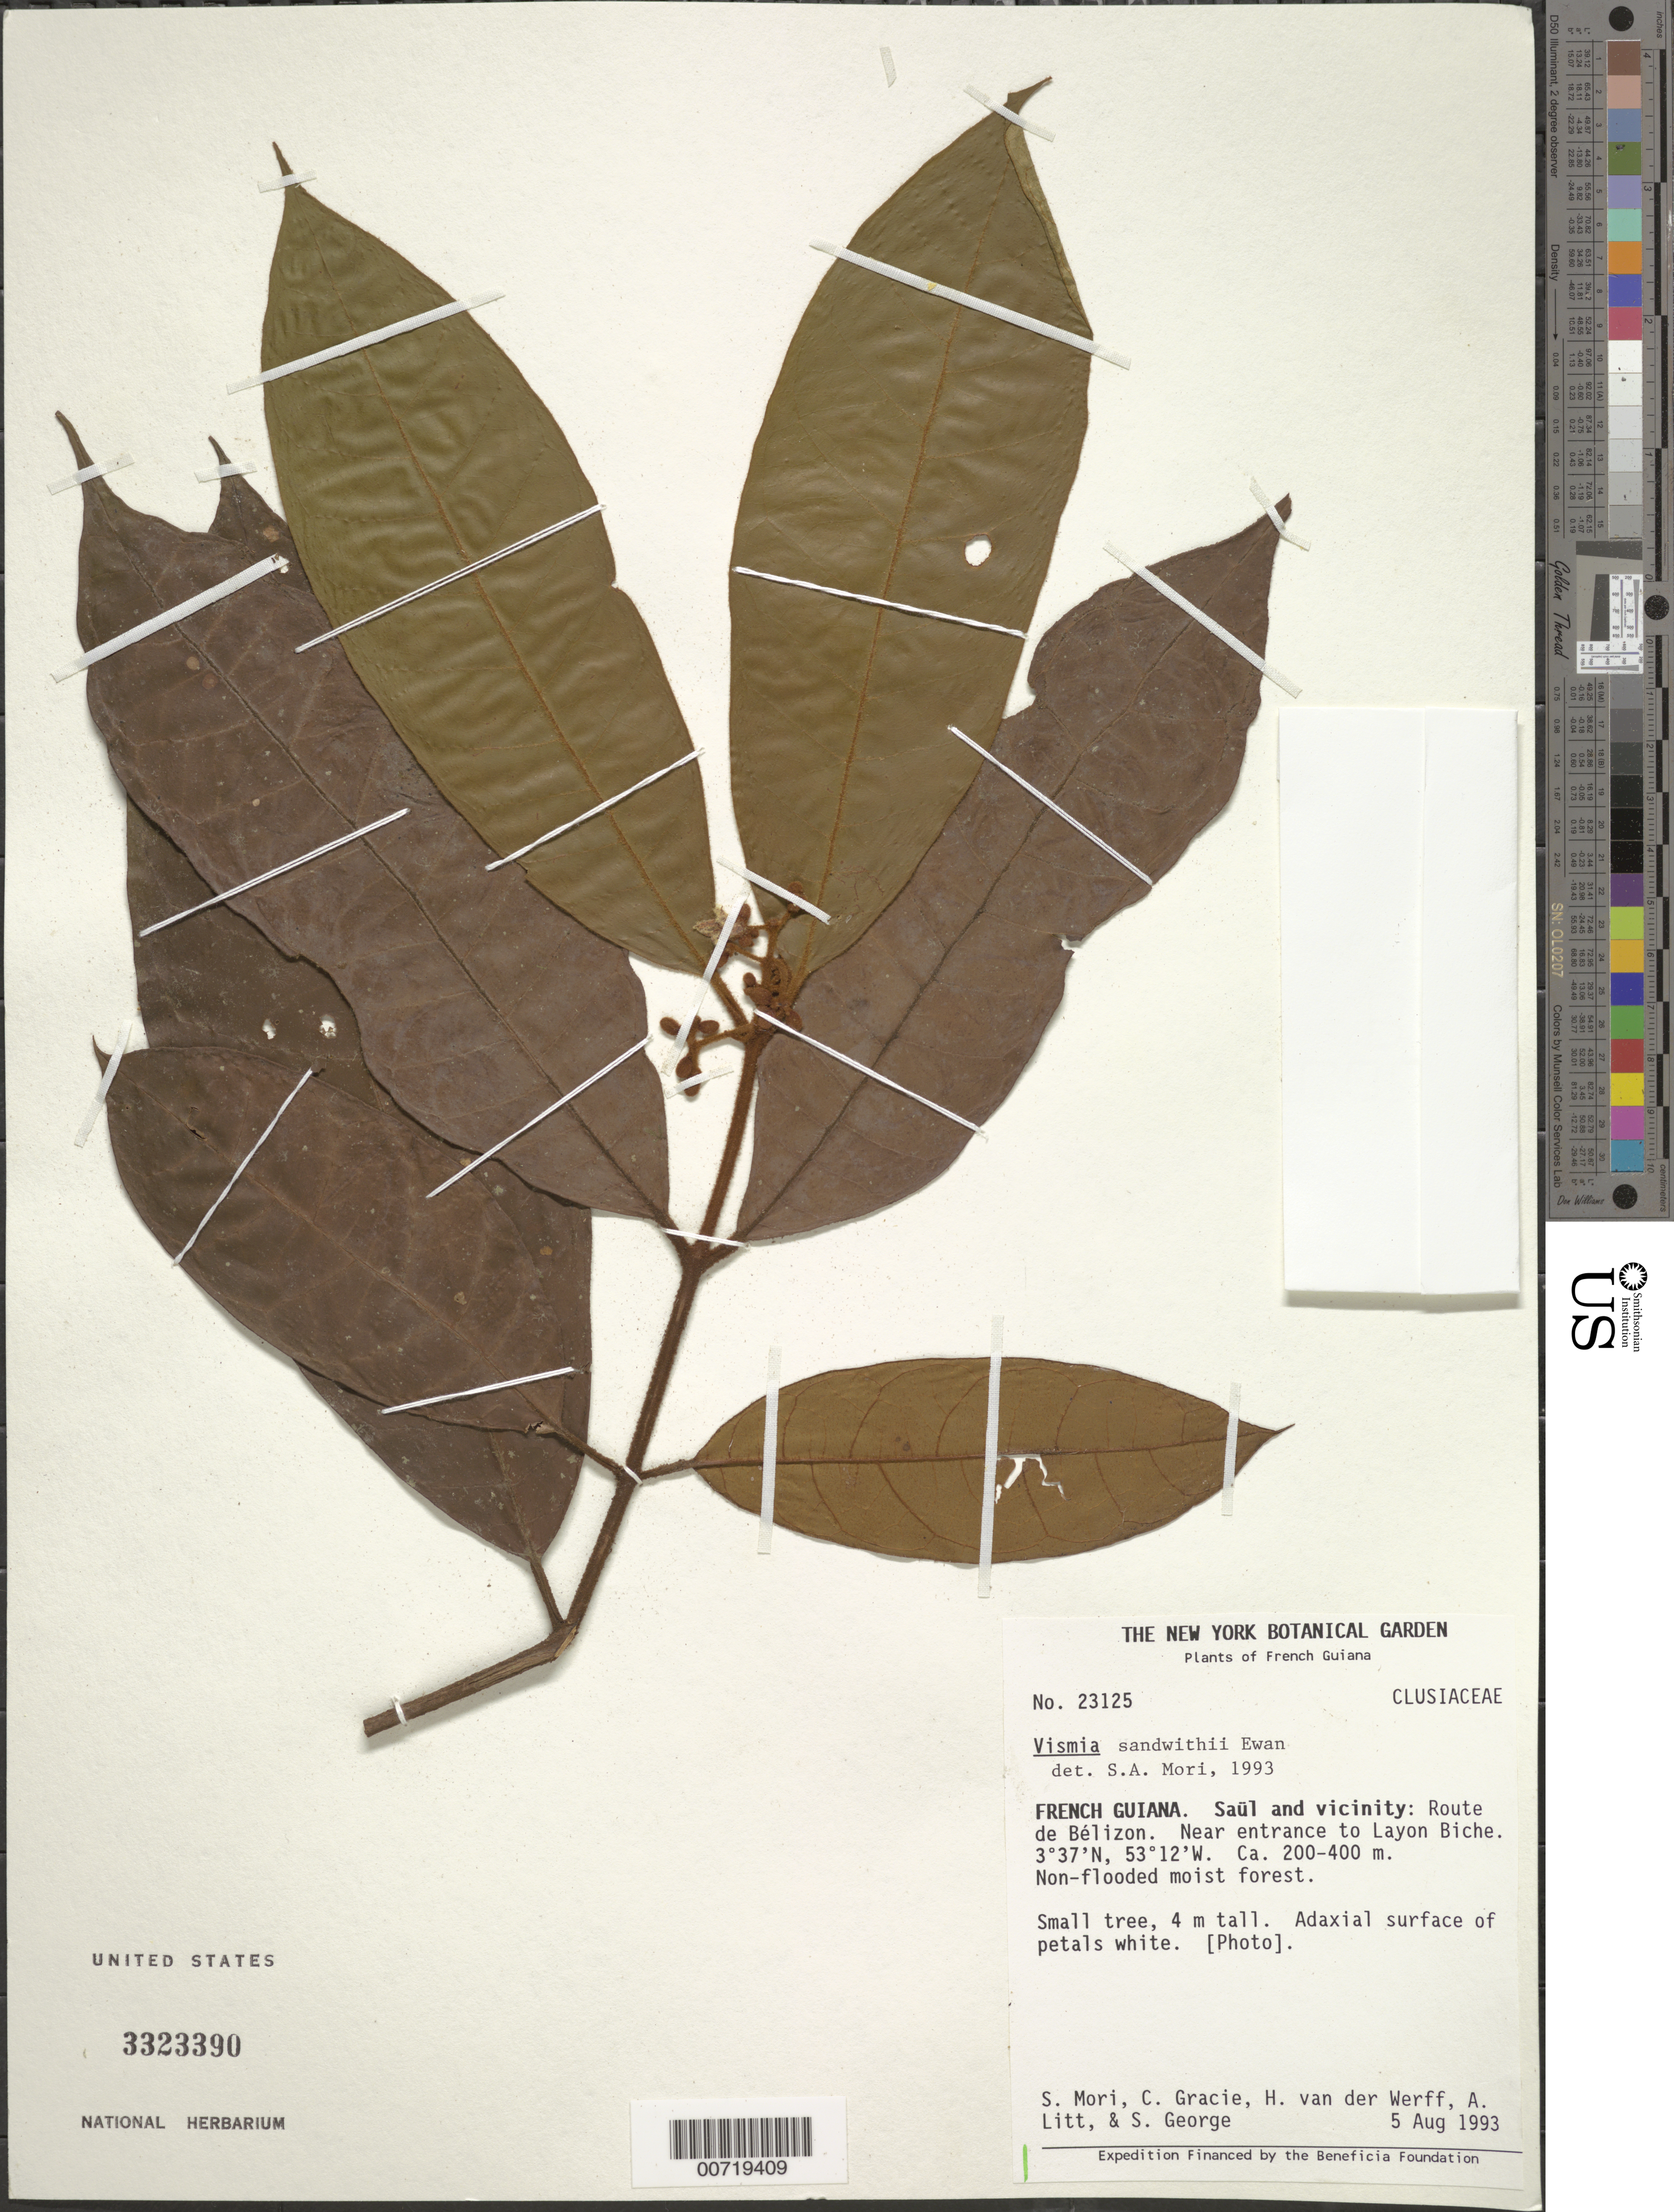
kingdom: Plantae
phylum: Tracheophyta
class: Magnoliopsida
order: Malpighiales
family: Hypericaceae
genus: Vismia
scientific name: Vismia sandwithii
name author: Ewan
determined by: Mori, Scott A.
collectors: S. Mori, C. A. Gracie, H. van der Werff, A. Litt & S. George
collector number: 23125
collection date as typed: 5-Aug-93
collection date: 1993-08-05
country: French Guiana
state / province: Saint-Laurent-du-Maroni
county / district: Saül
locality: Saül and vic., Route de Bélizon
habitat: Non-flooded moist forest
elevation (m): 200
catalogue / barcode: US 3323390